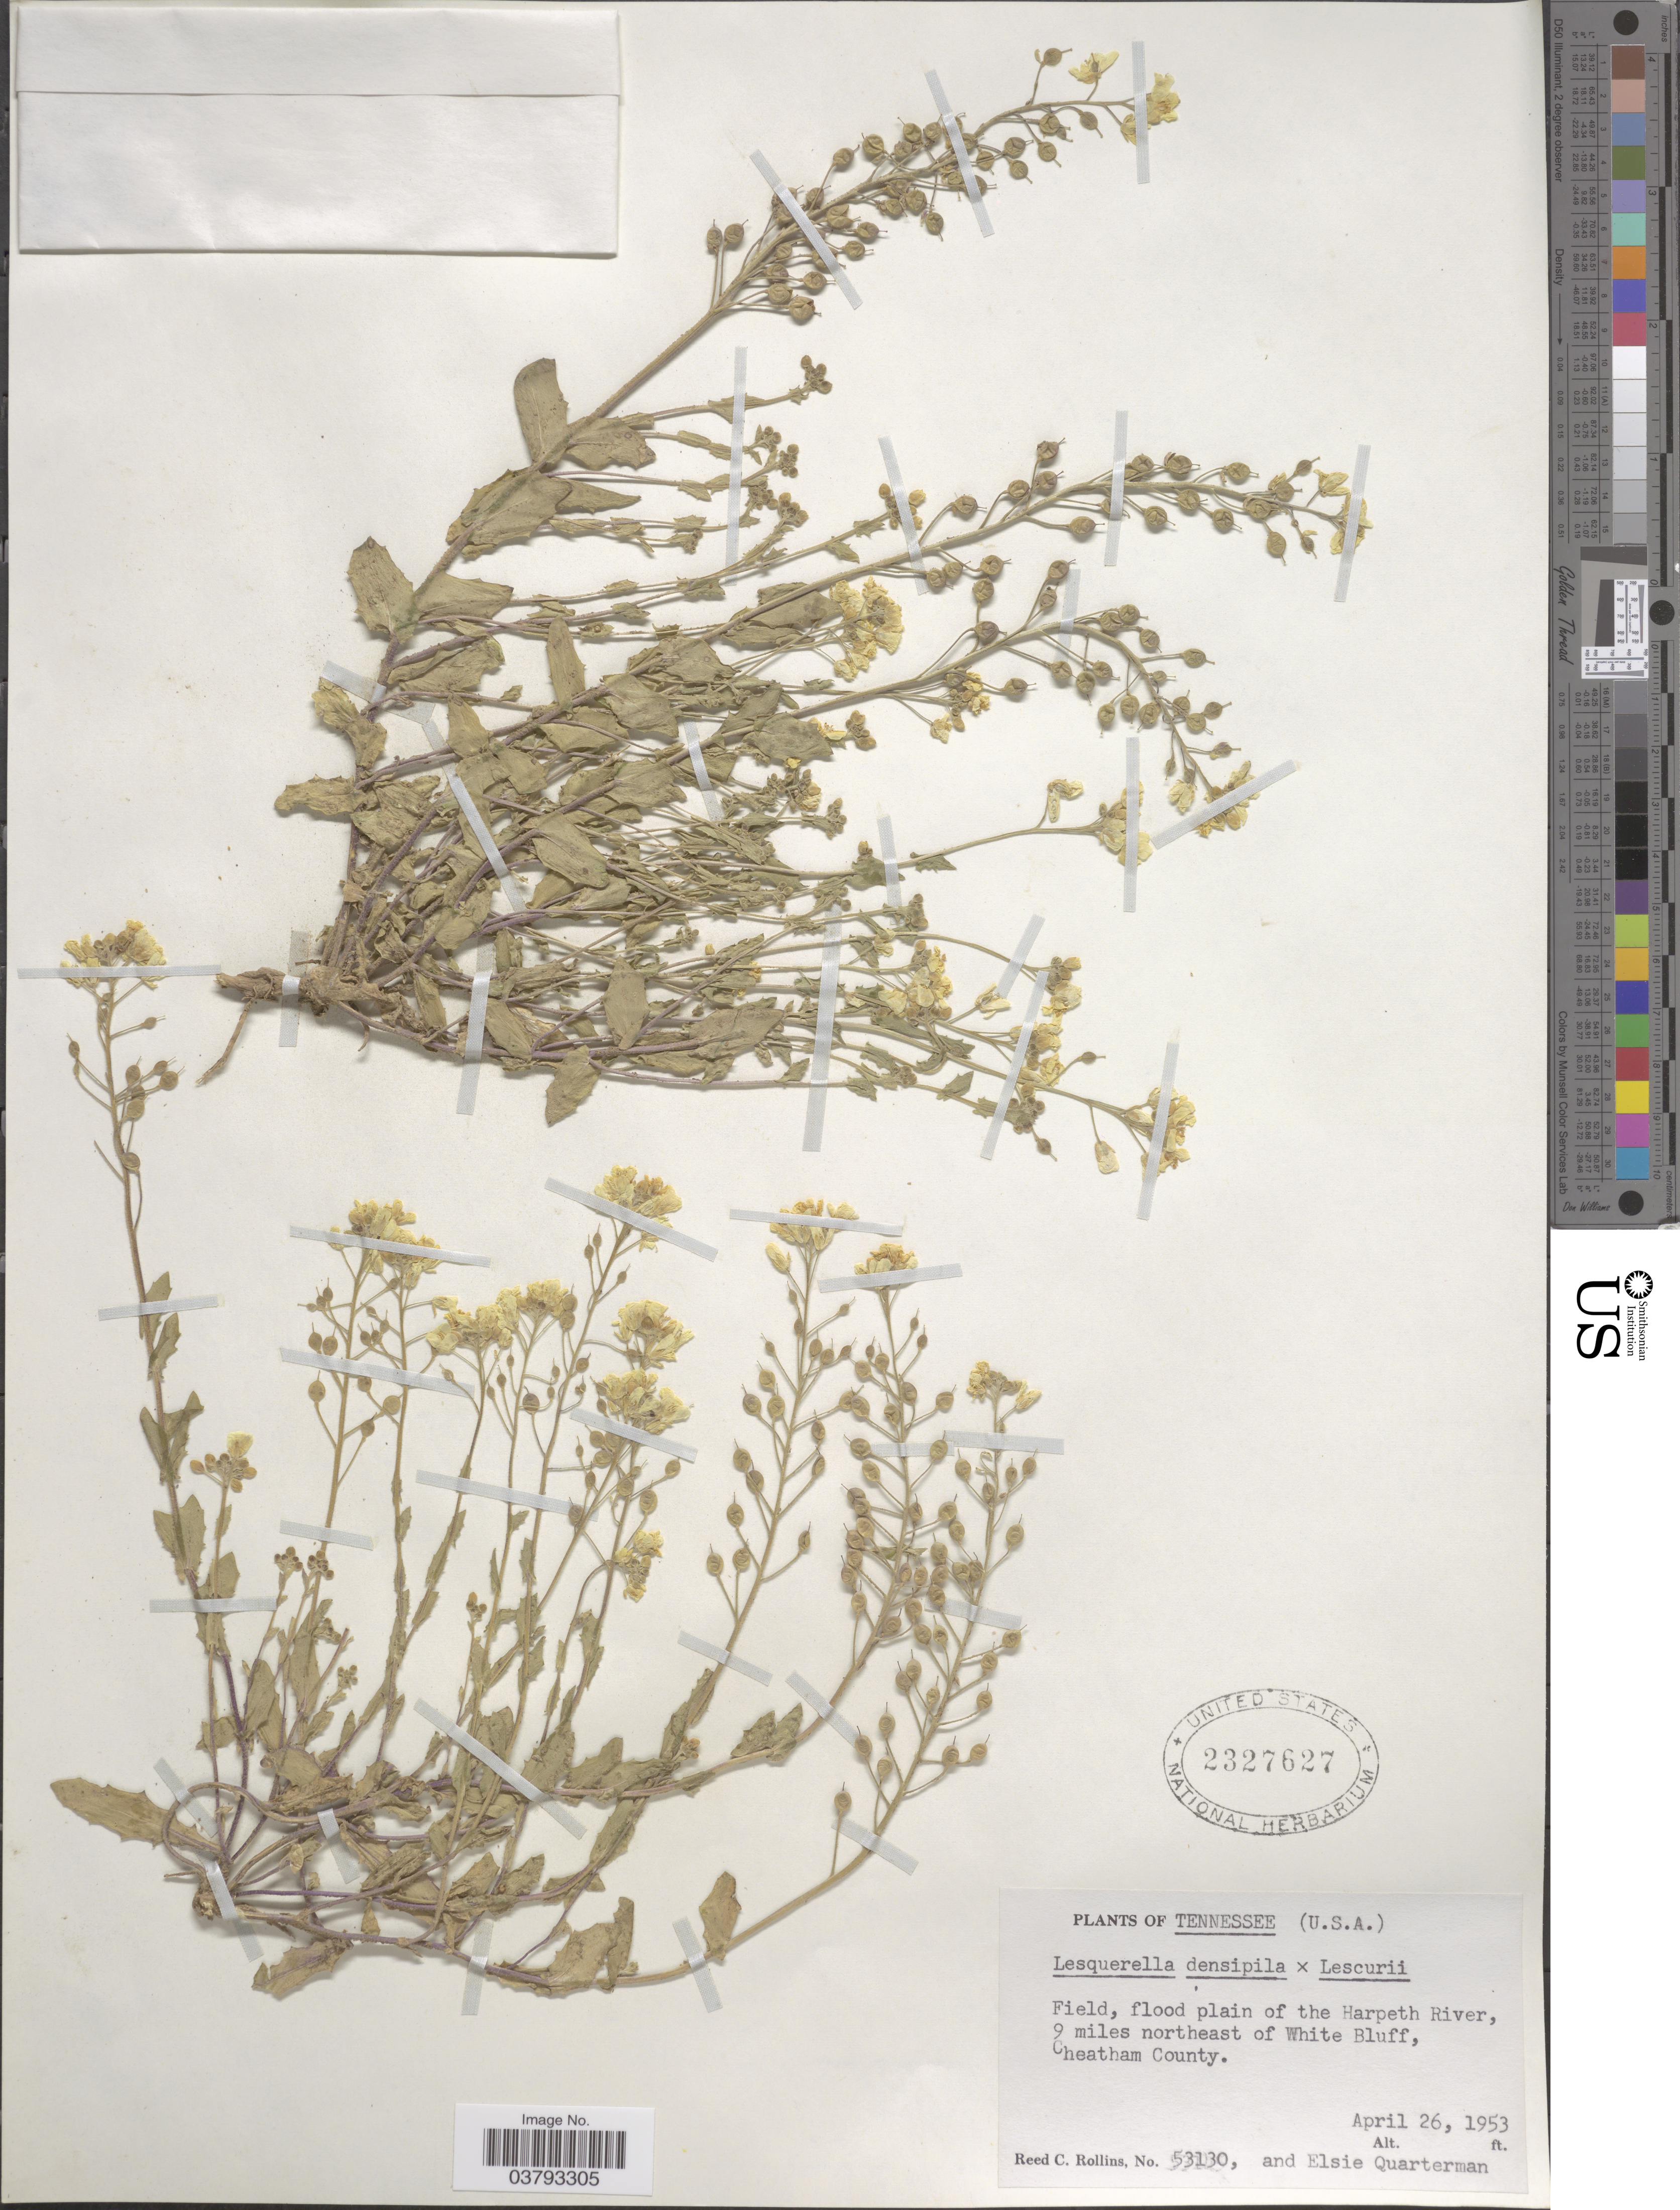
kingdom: Plantae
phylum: Tracheophyta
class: Magnoliopsida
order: Brassicales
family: Brassicaceae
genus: Lesquerella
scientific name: Lesquerella densipila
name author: Rollins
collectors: R. C. Rollins & E. Quarterman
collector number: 53130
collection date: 1953-04-26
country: United States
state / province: Tennessee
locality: Flood plain of the Harpeth River, 9 miles northeast of White Bluff, Cheatham County.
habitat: field, flood plain of a river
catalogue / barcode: US 2327627